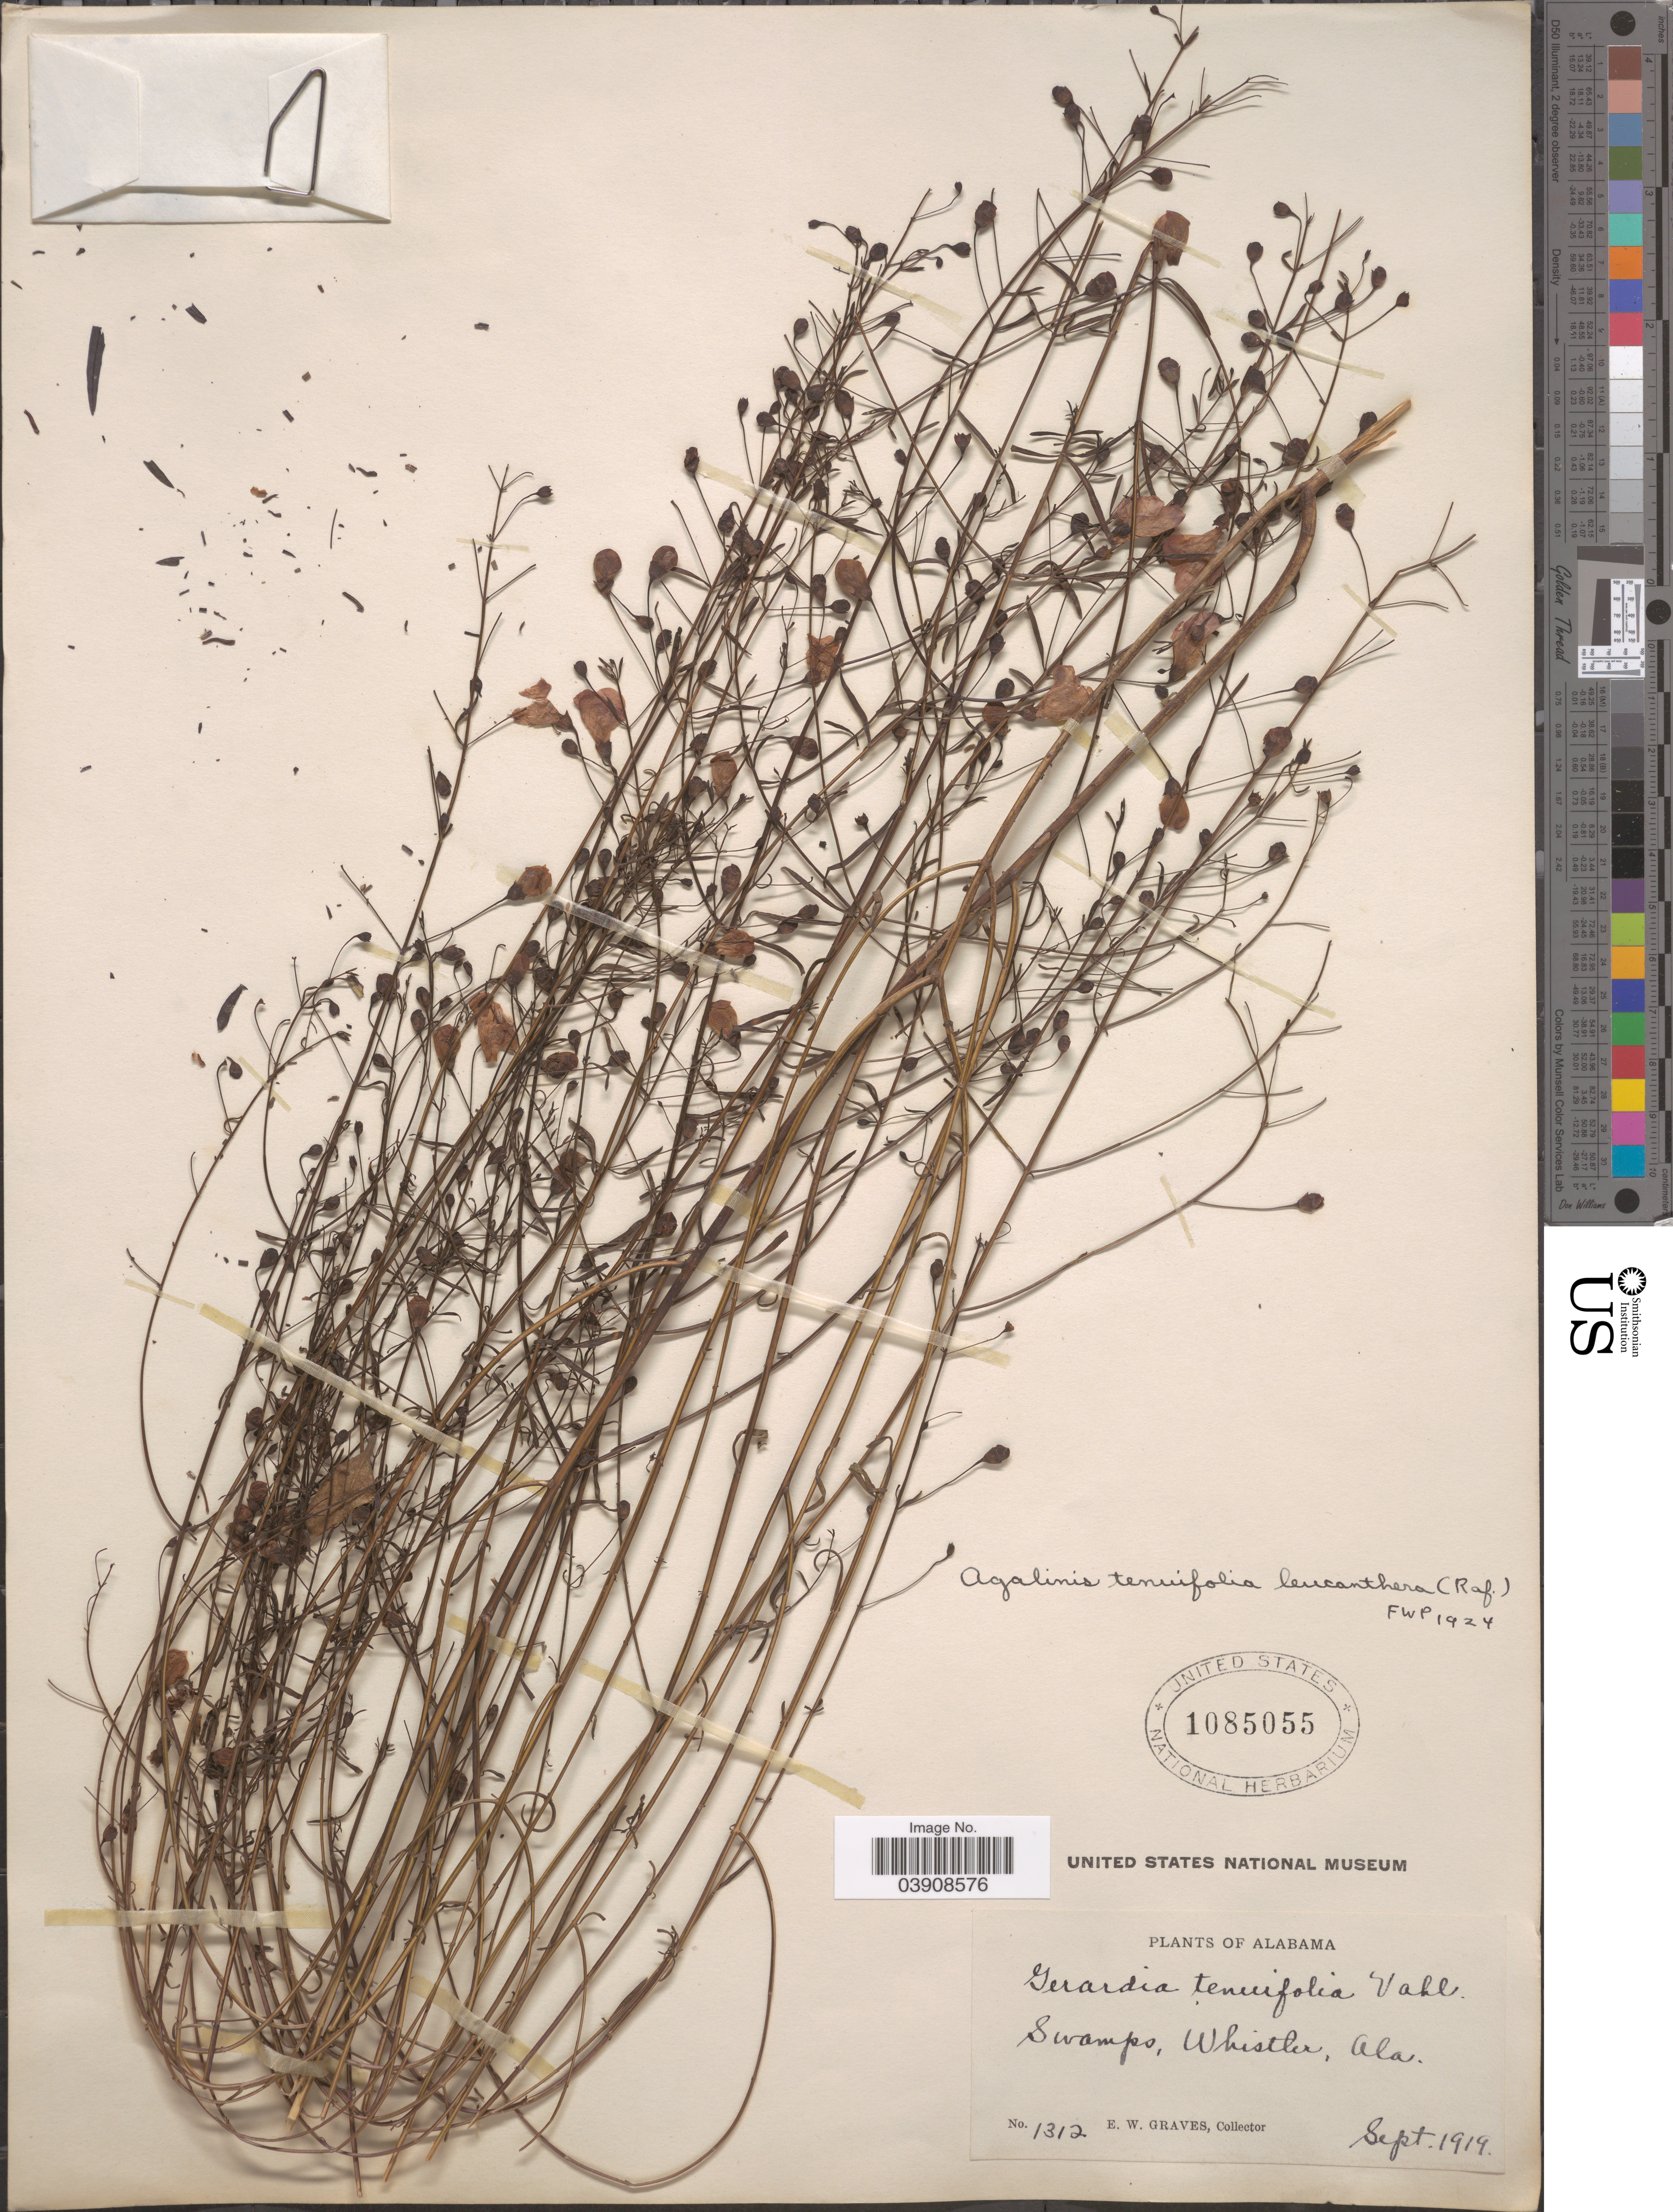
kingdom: Plantae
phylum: Tracheophyta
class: Magnoliopsida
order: Lamiales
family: Orobanchaceae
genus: Agalinis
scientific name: Agalinis tenuifolia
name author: (Vahl) Raf.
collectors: E. Graves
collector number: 1312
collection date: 1919-09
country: United States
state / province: Alabama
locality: Whistler.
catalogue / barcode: US 1085055